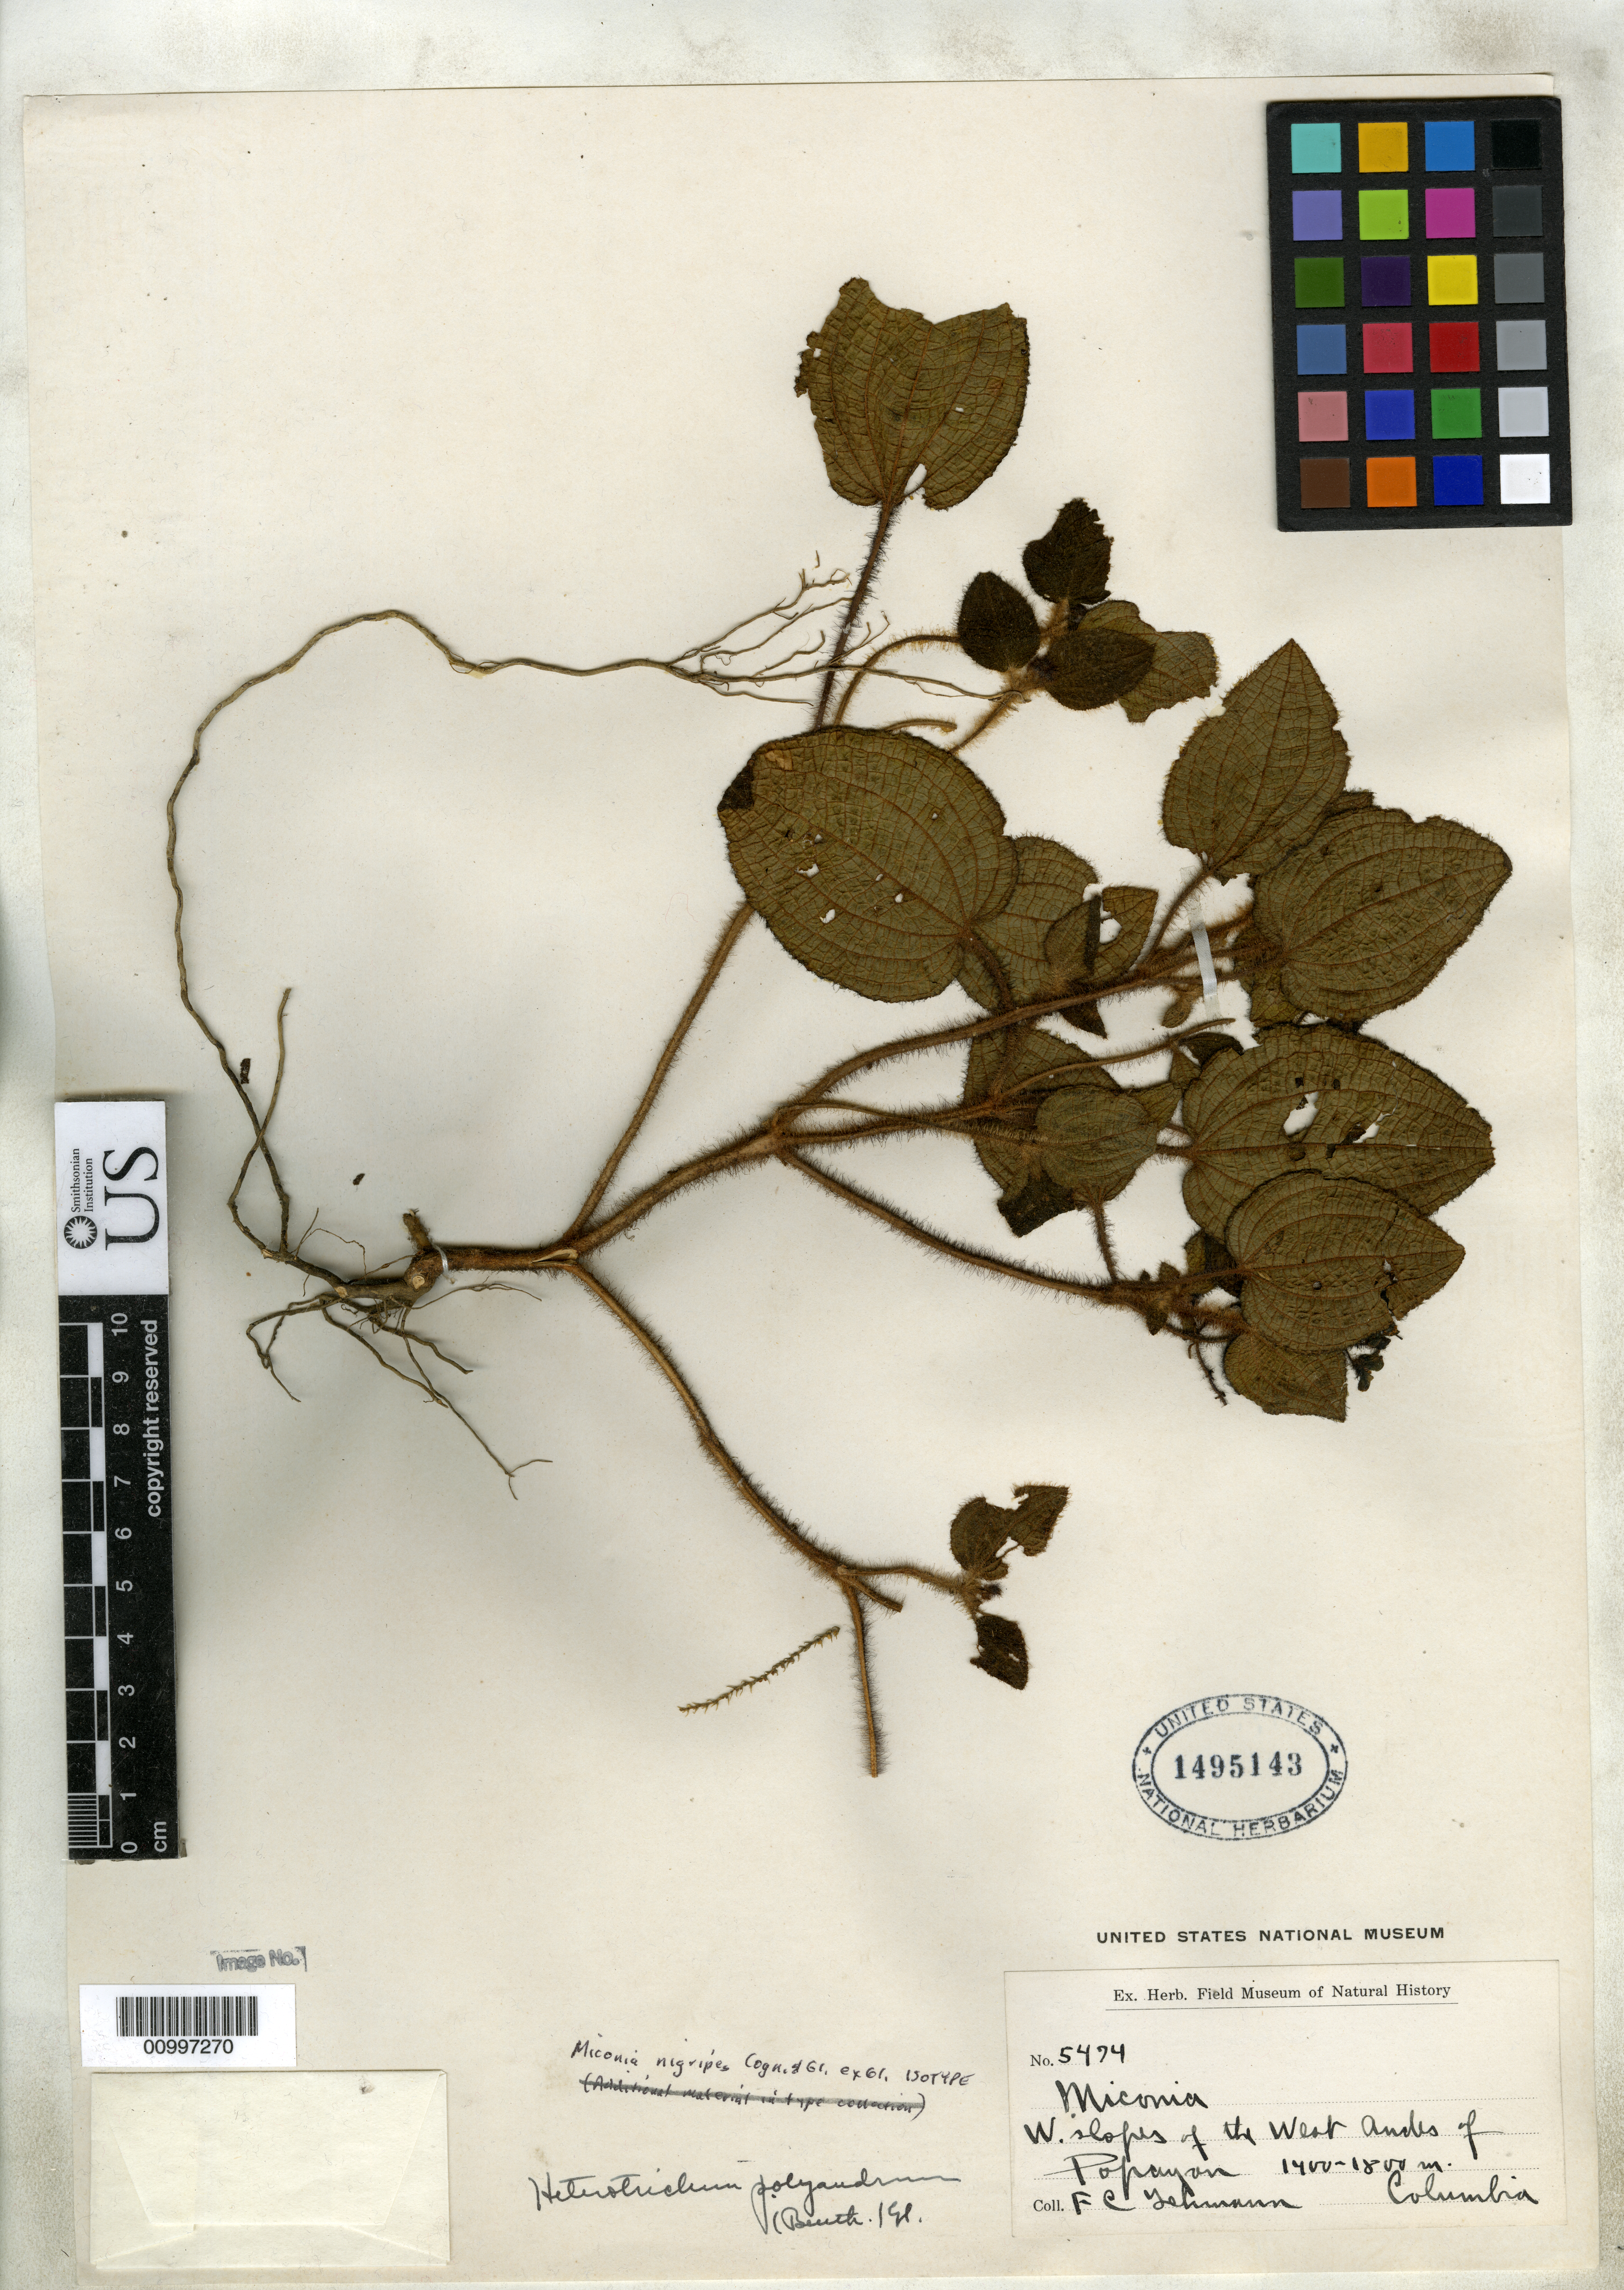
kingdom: Plantae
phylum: Tracheophyta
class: Magnoliopsida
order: Myrtales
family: Melastomataceae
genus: Miconia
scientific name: Miconia nigripes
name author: Cogn. & Gleason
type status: Isotype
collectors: F. C. Lehmann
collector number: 5474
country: Colombia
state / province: Cauca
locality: Western slopes of the West Andes of Popayan.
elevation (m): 1400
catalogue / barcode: US 1495143